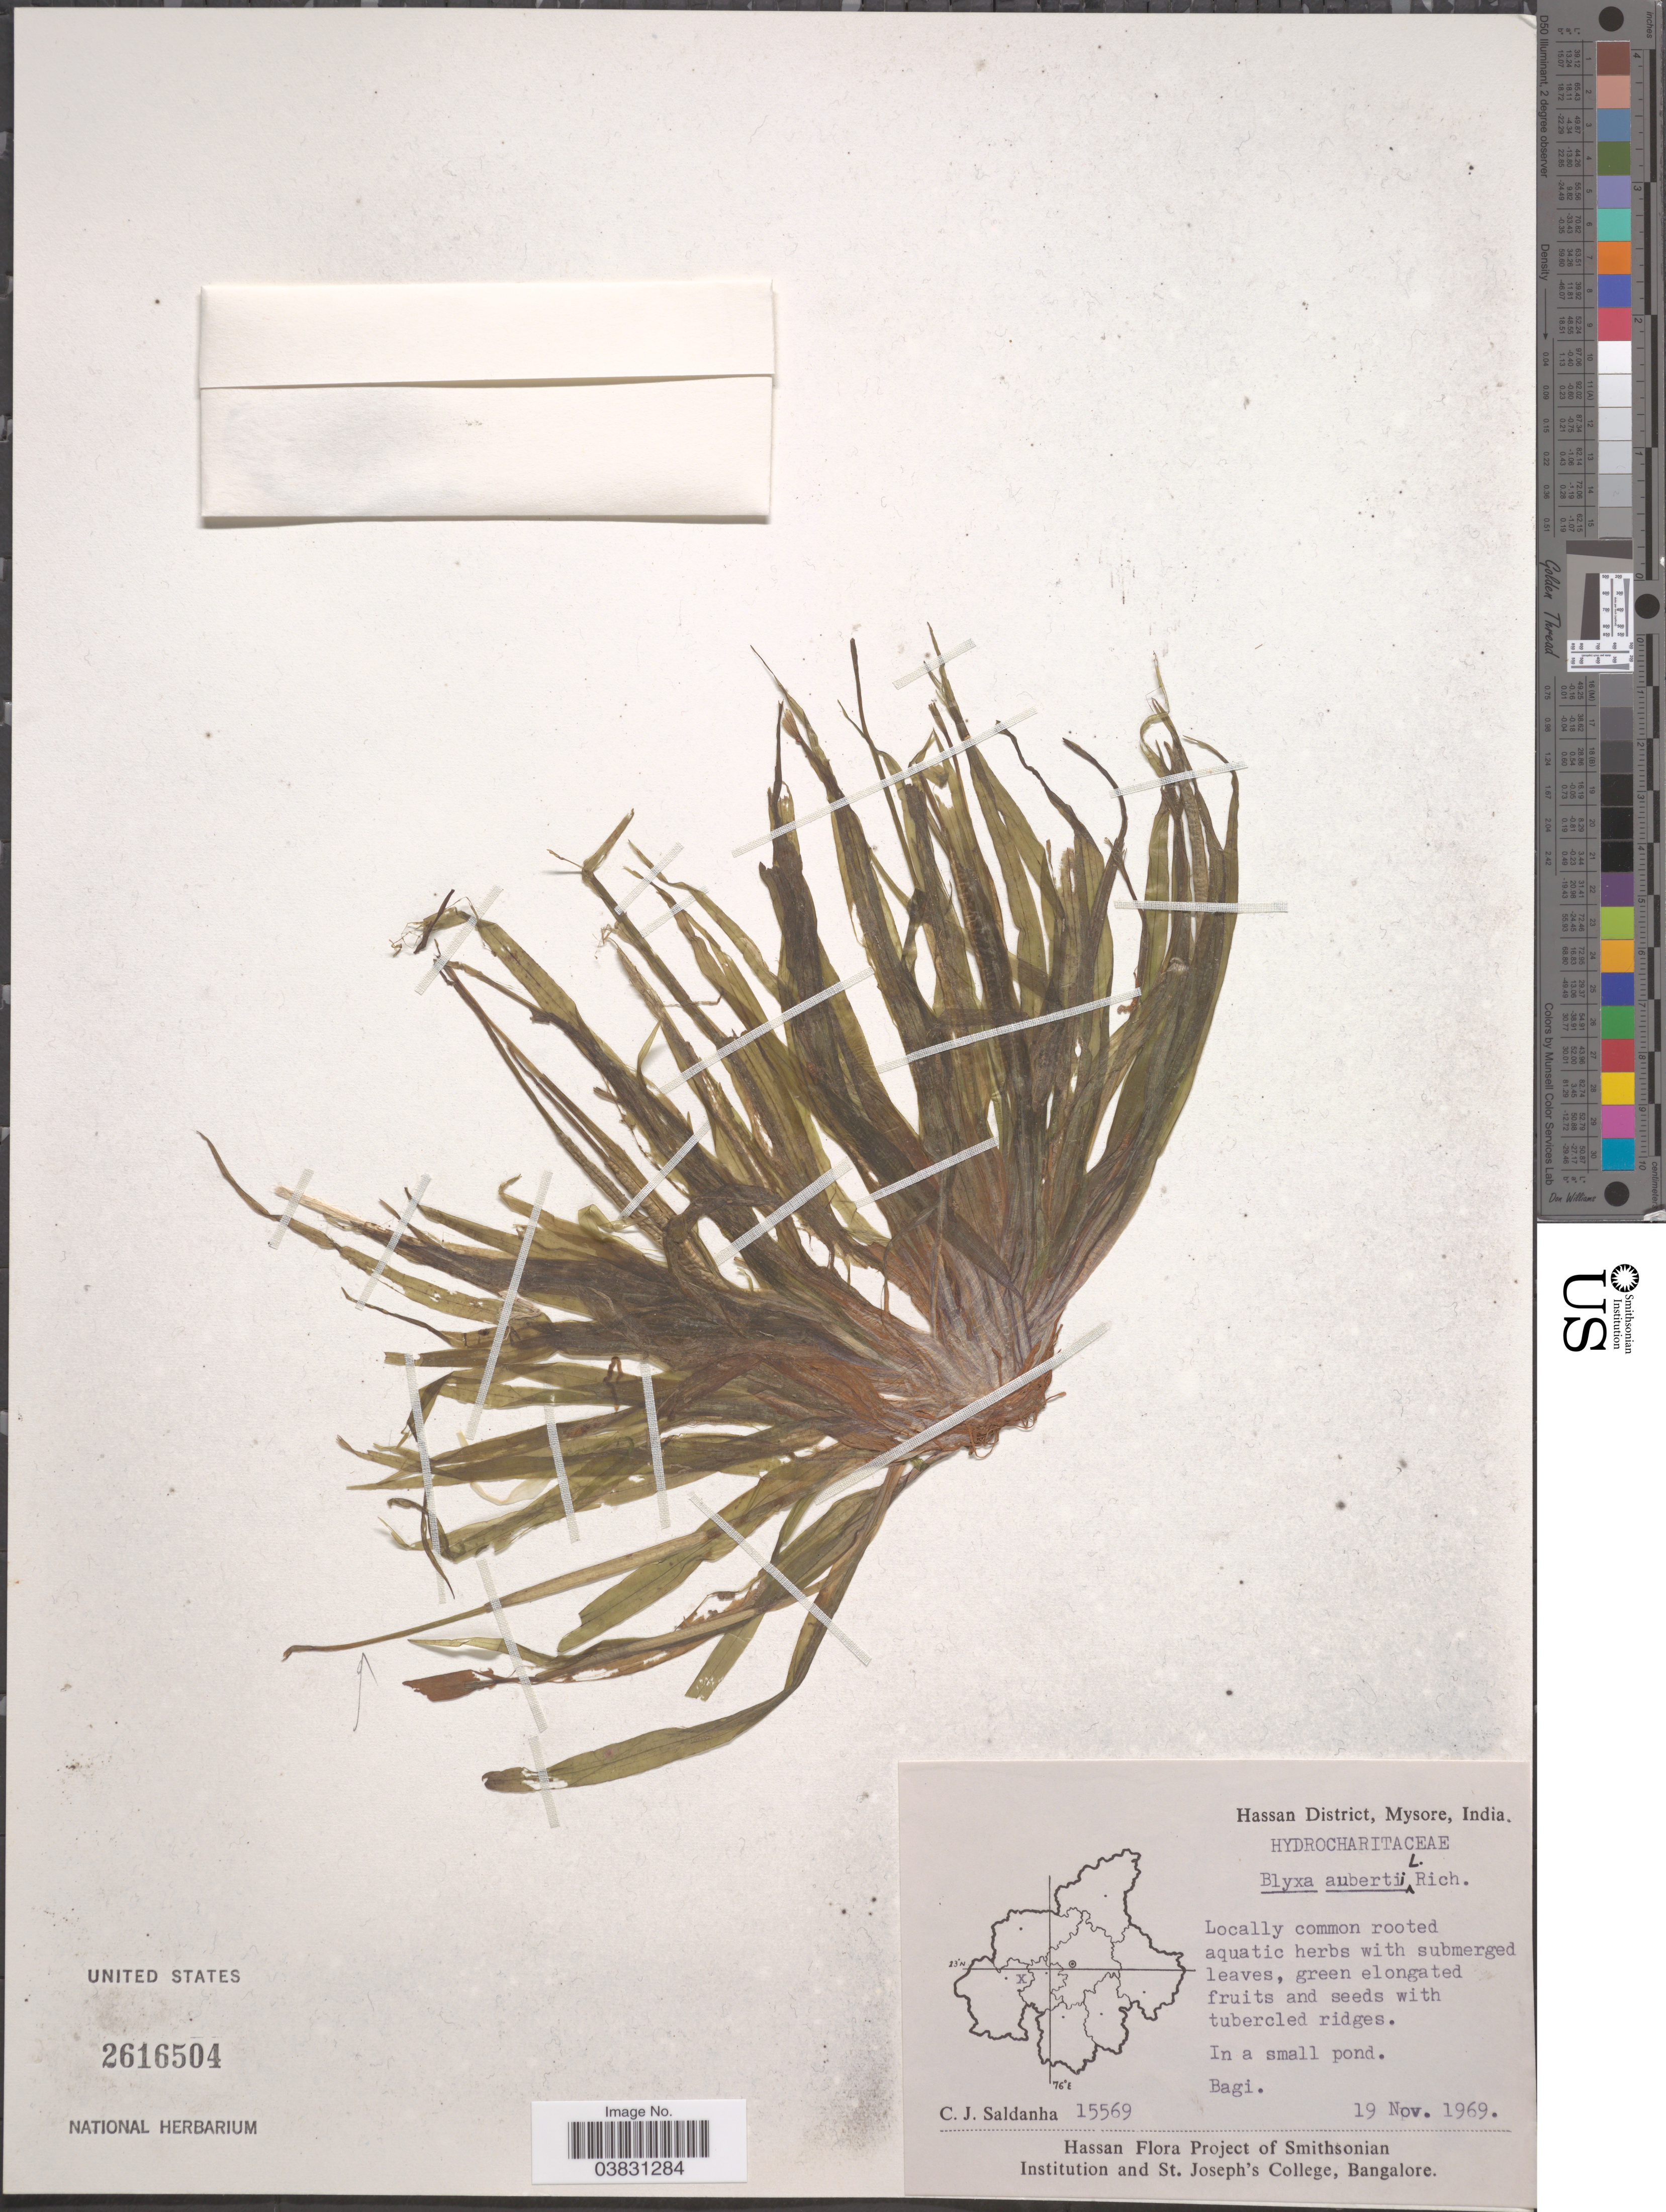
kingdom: Plantae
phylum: Tracheophyta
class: Liliopsida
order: Alismatales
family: Hydrocharitaceae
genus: Blyxa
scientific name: Blyxa aubertii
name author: Rich.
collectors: C. J. Saldanha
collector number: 15569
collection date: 1969-11-19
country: India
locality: Hassan District, Mysore. In a small pond. Bagi.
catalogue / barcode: US 2616504